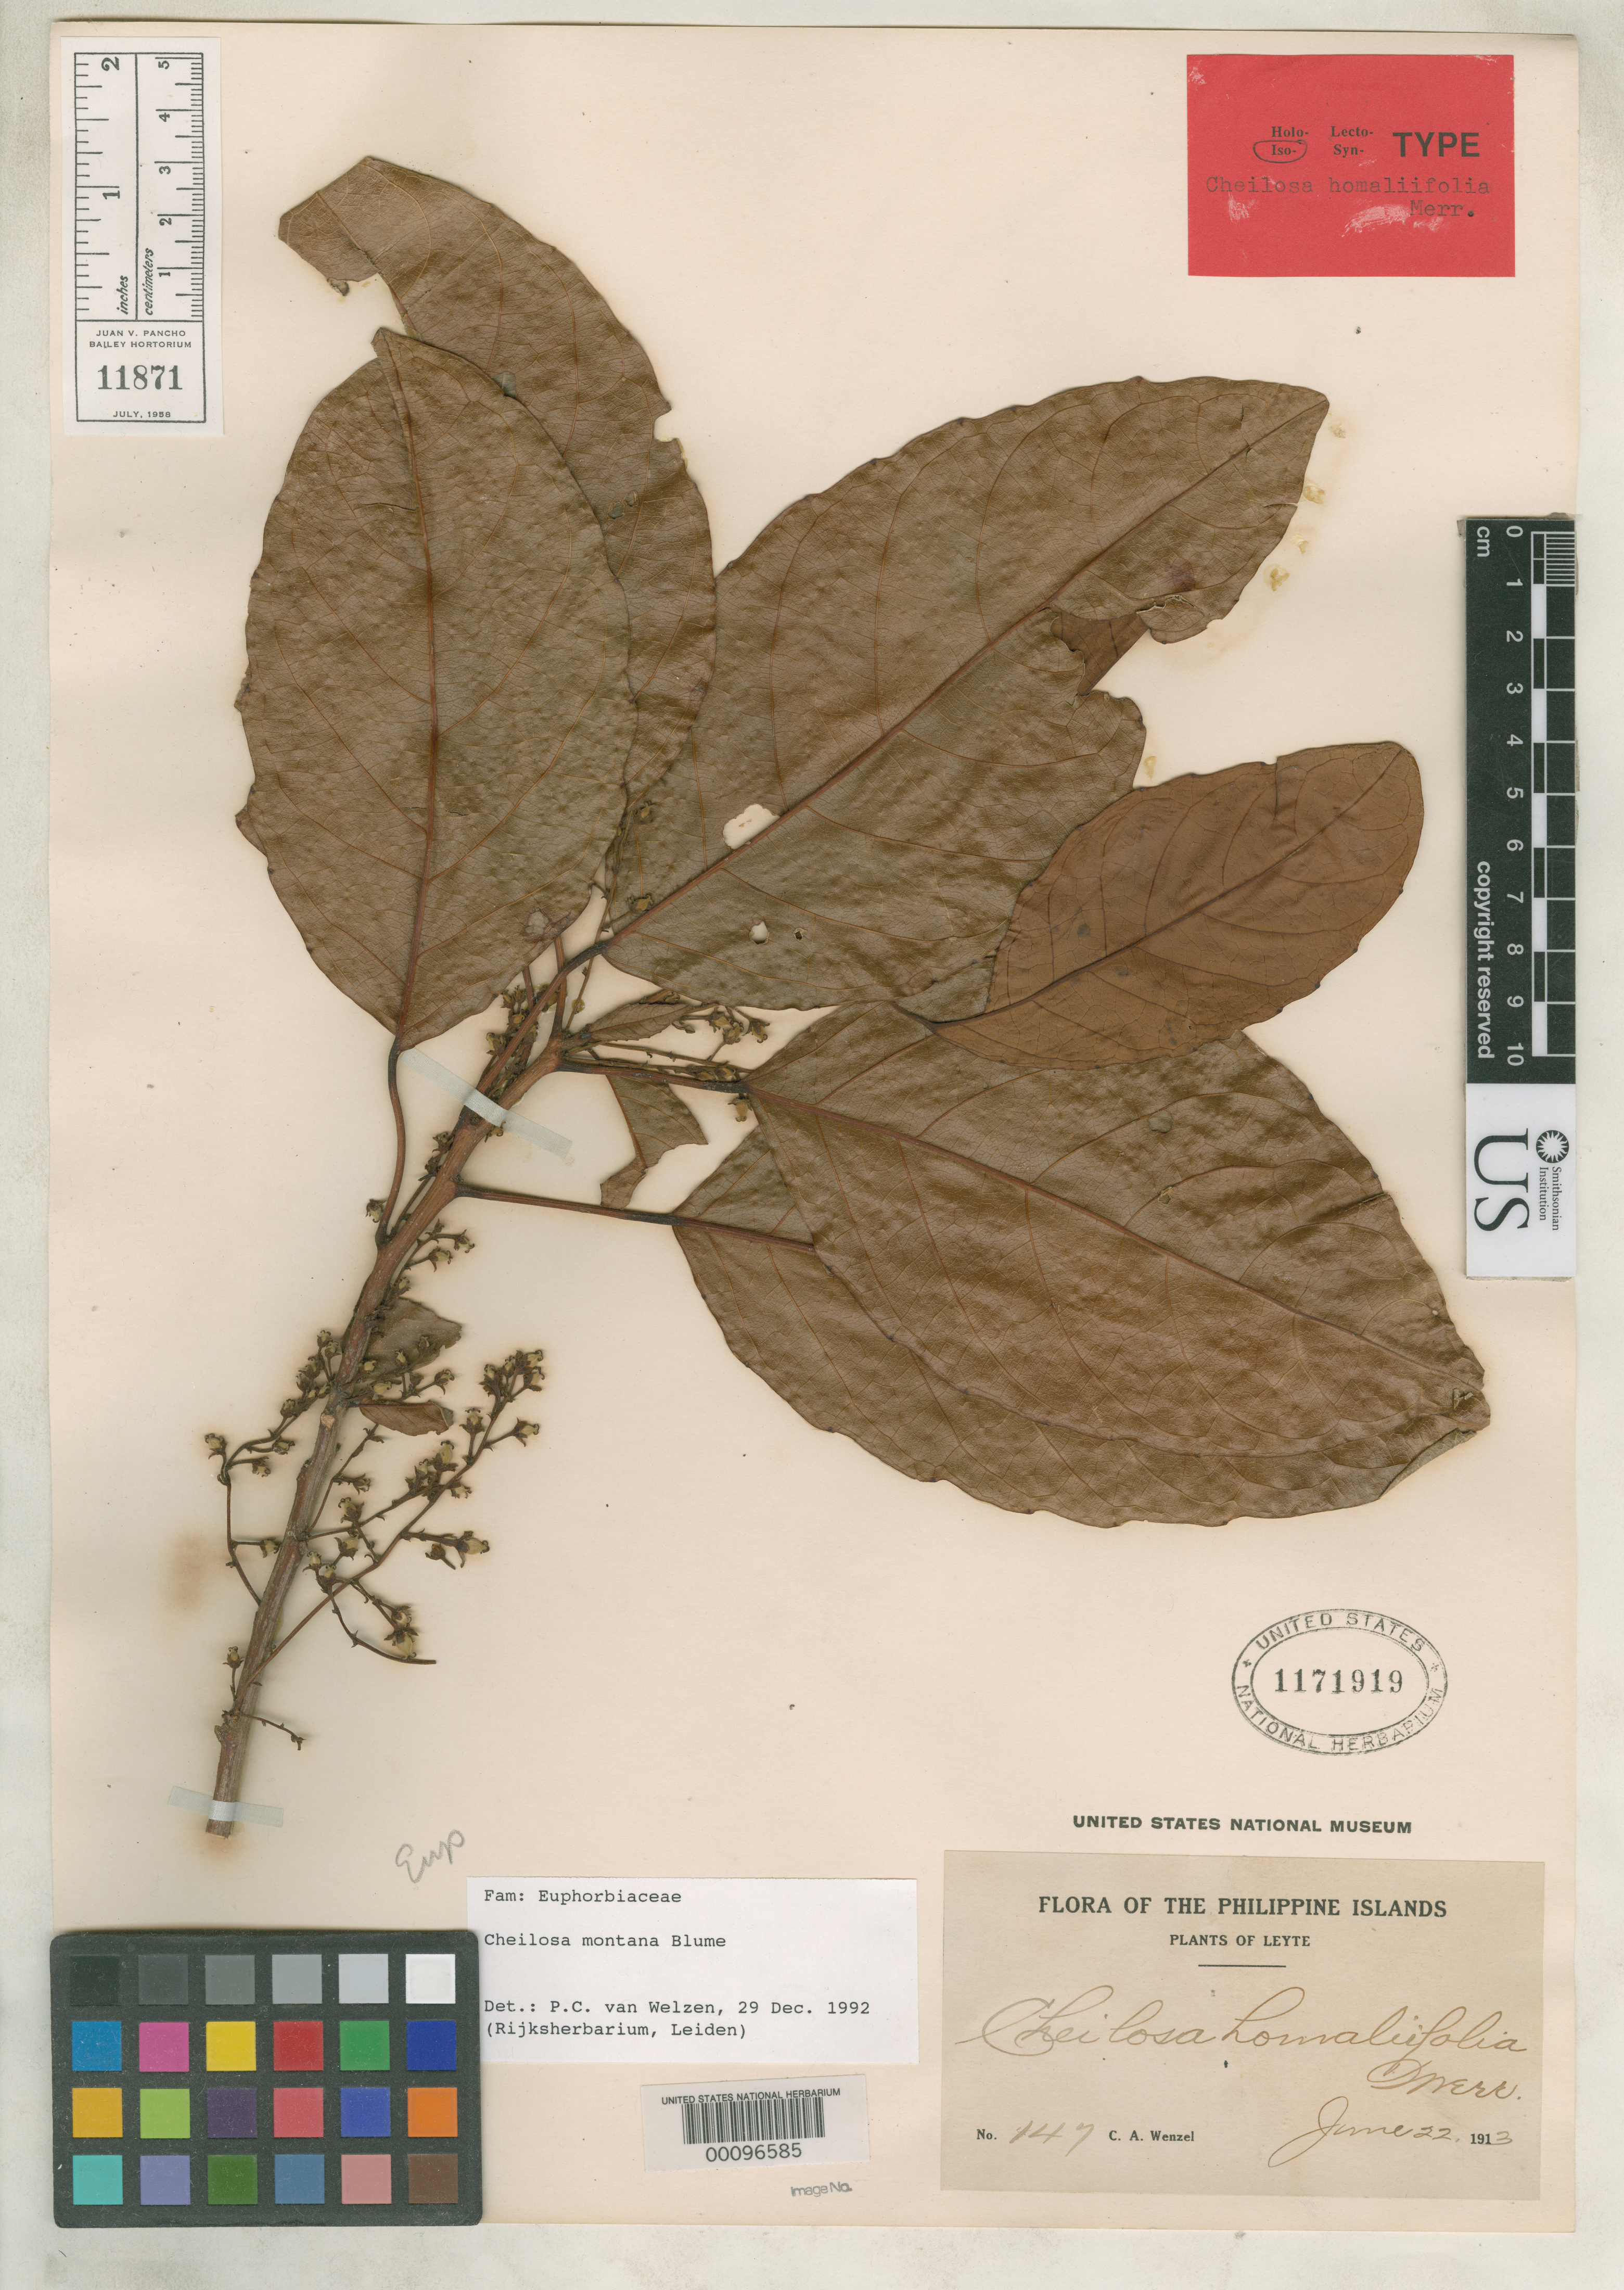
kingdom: Plantae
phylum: Tracheophyta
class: Magnoliopsida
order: Malpighiales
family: Euphorbiaceae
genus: Cheilosa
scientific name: Cheilosa homaliifolia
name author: Merr.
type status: Isotype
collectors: C. Wenzel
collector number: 147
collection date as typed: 22 Jun 1913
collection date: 1913-06-22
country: Philippines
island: Leyte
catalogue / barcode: US 1171919